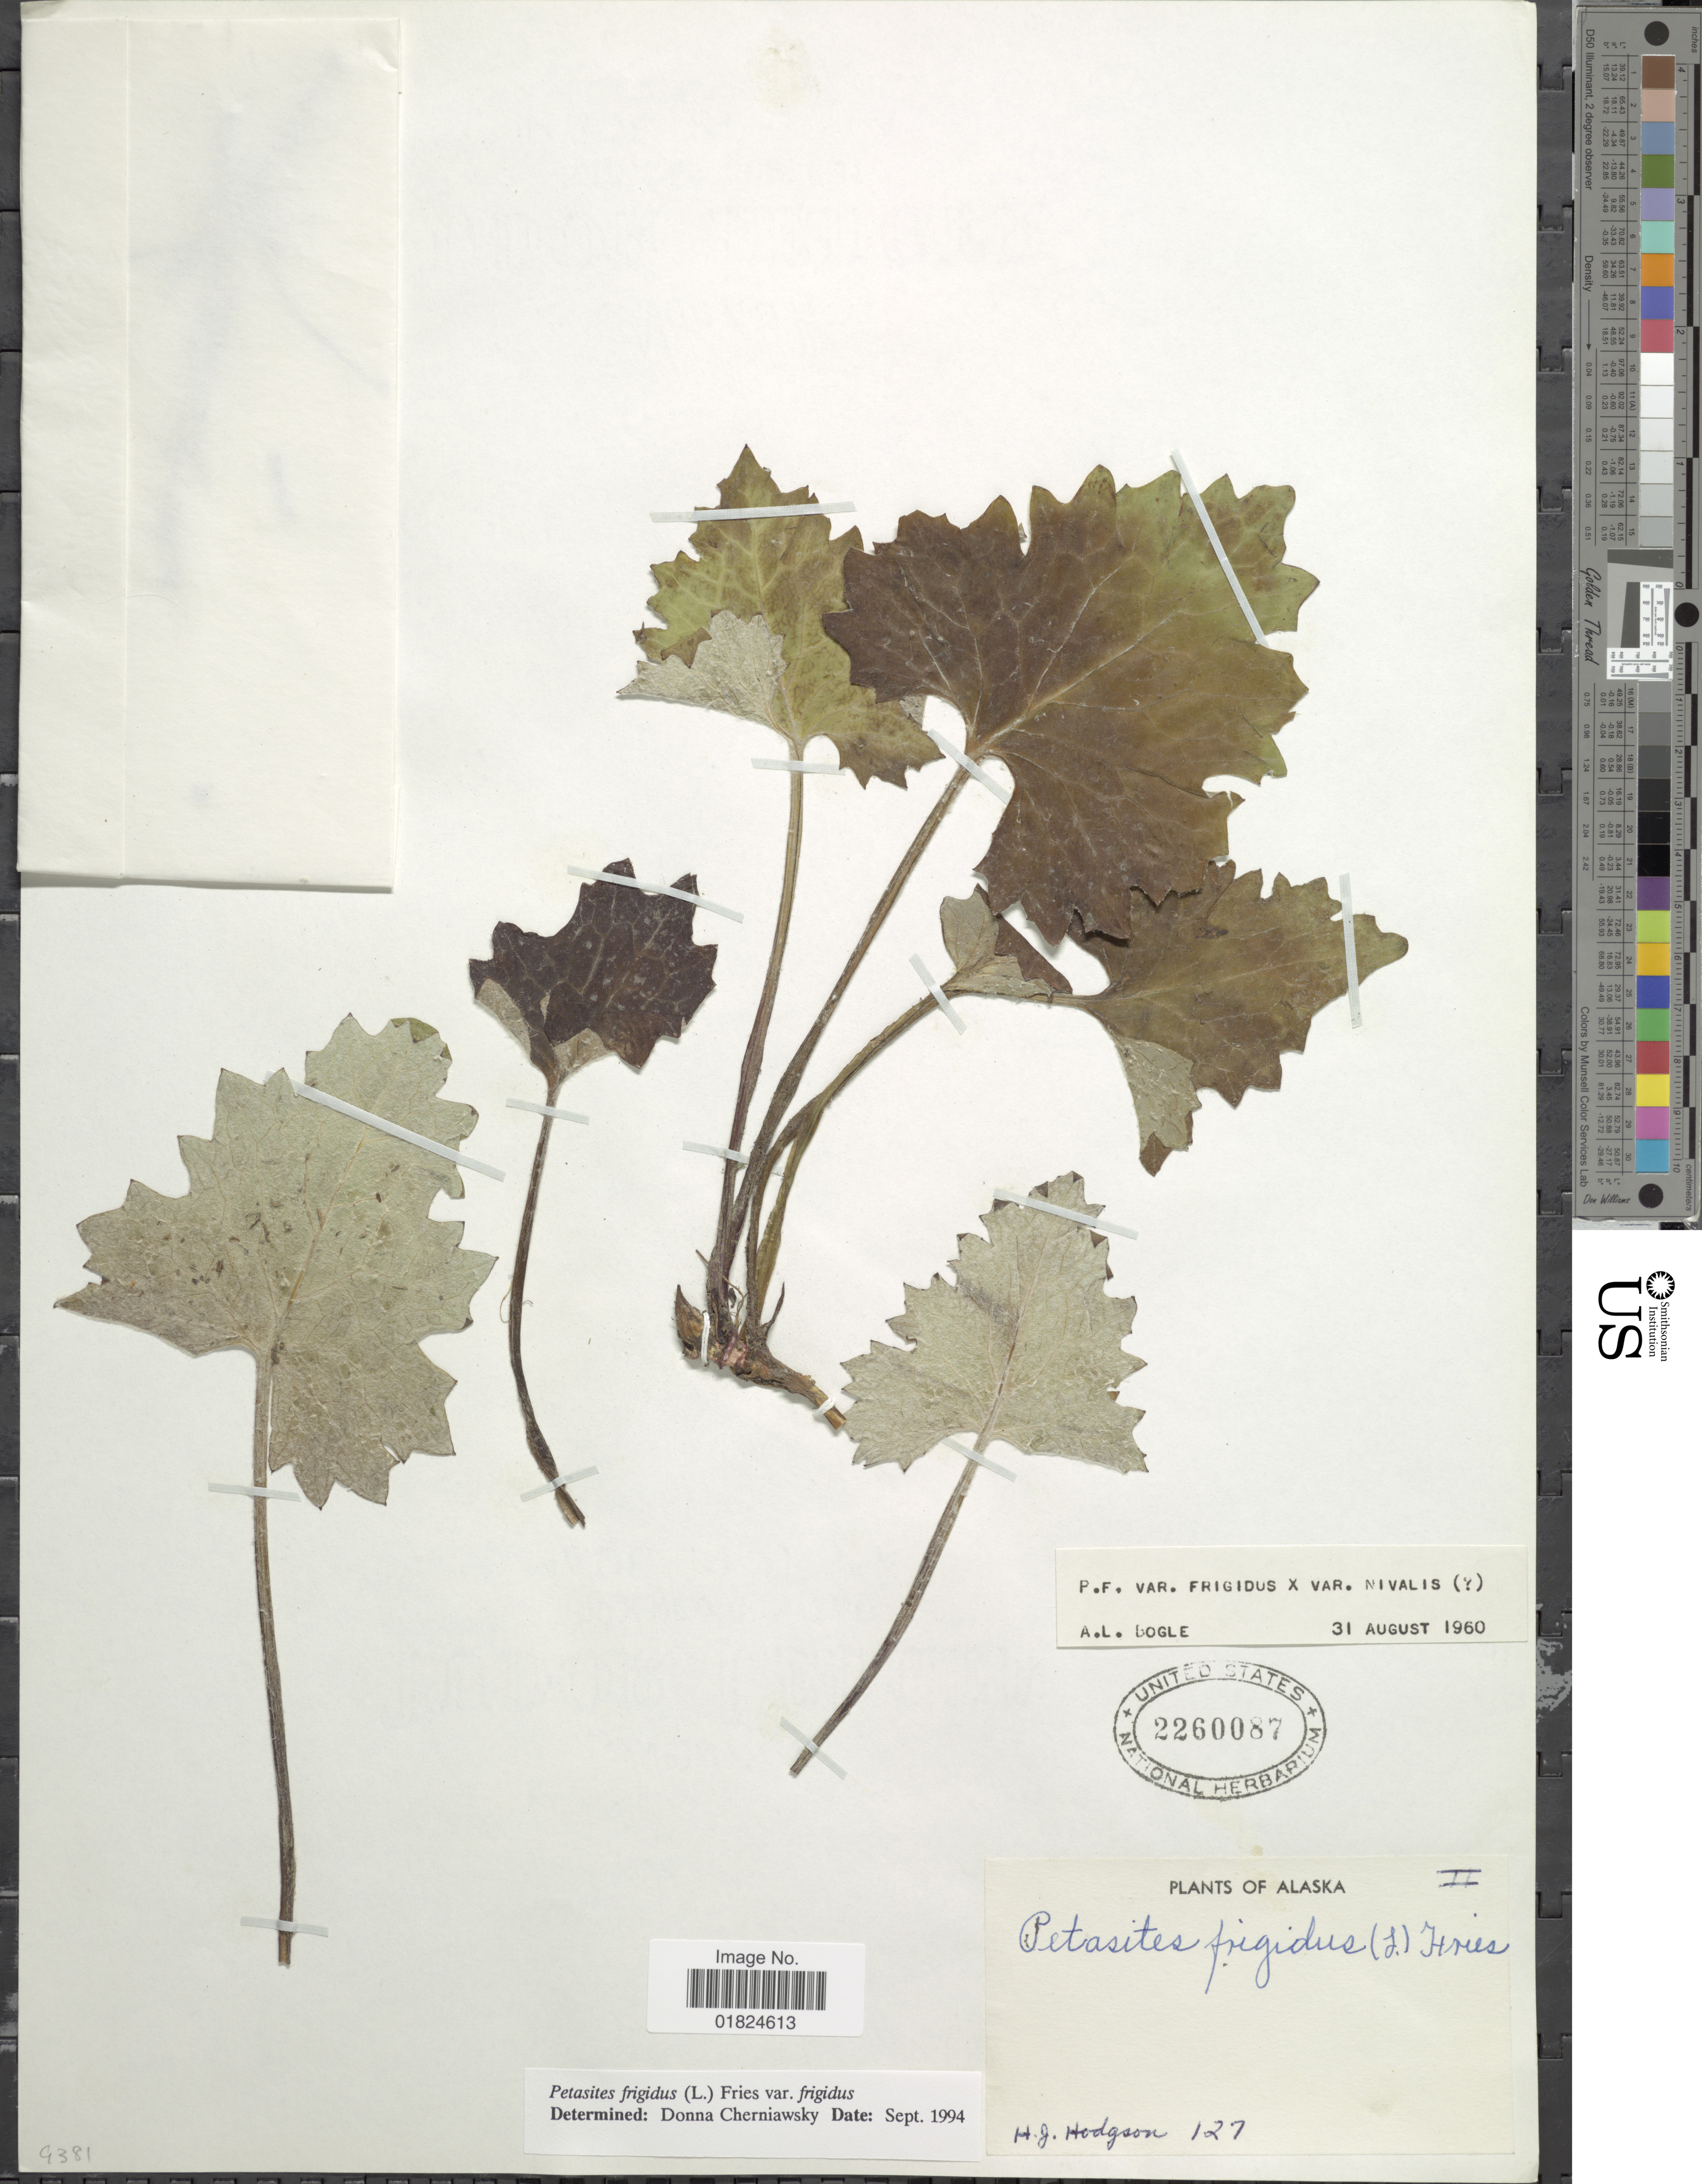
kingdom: Plantae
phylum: Tracheophyta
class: Magnoliopsida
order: Asterales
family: Asteraceae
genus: Petasites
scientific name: Petasites frigidus var. frigidus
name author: (L.) Fr.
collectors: H. J. Hodgson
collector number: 127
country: United States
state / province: Alaska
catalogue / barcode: US 2260087